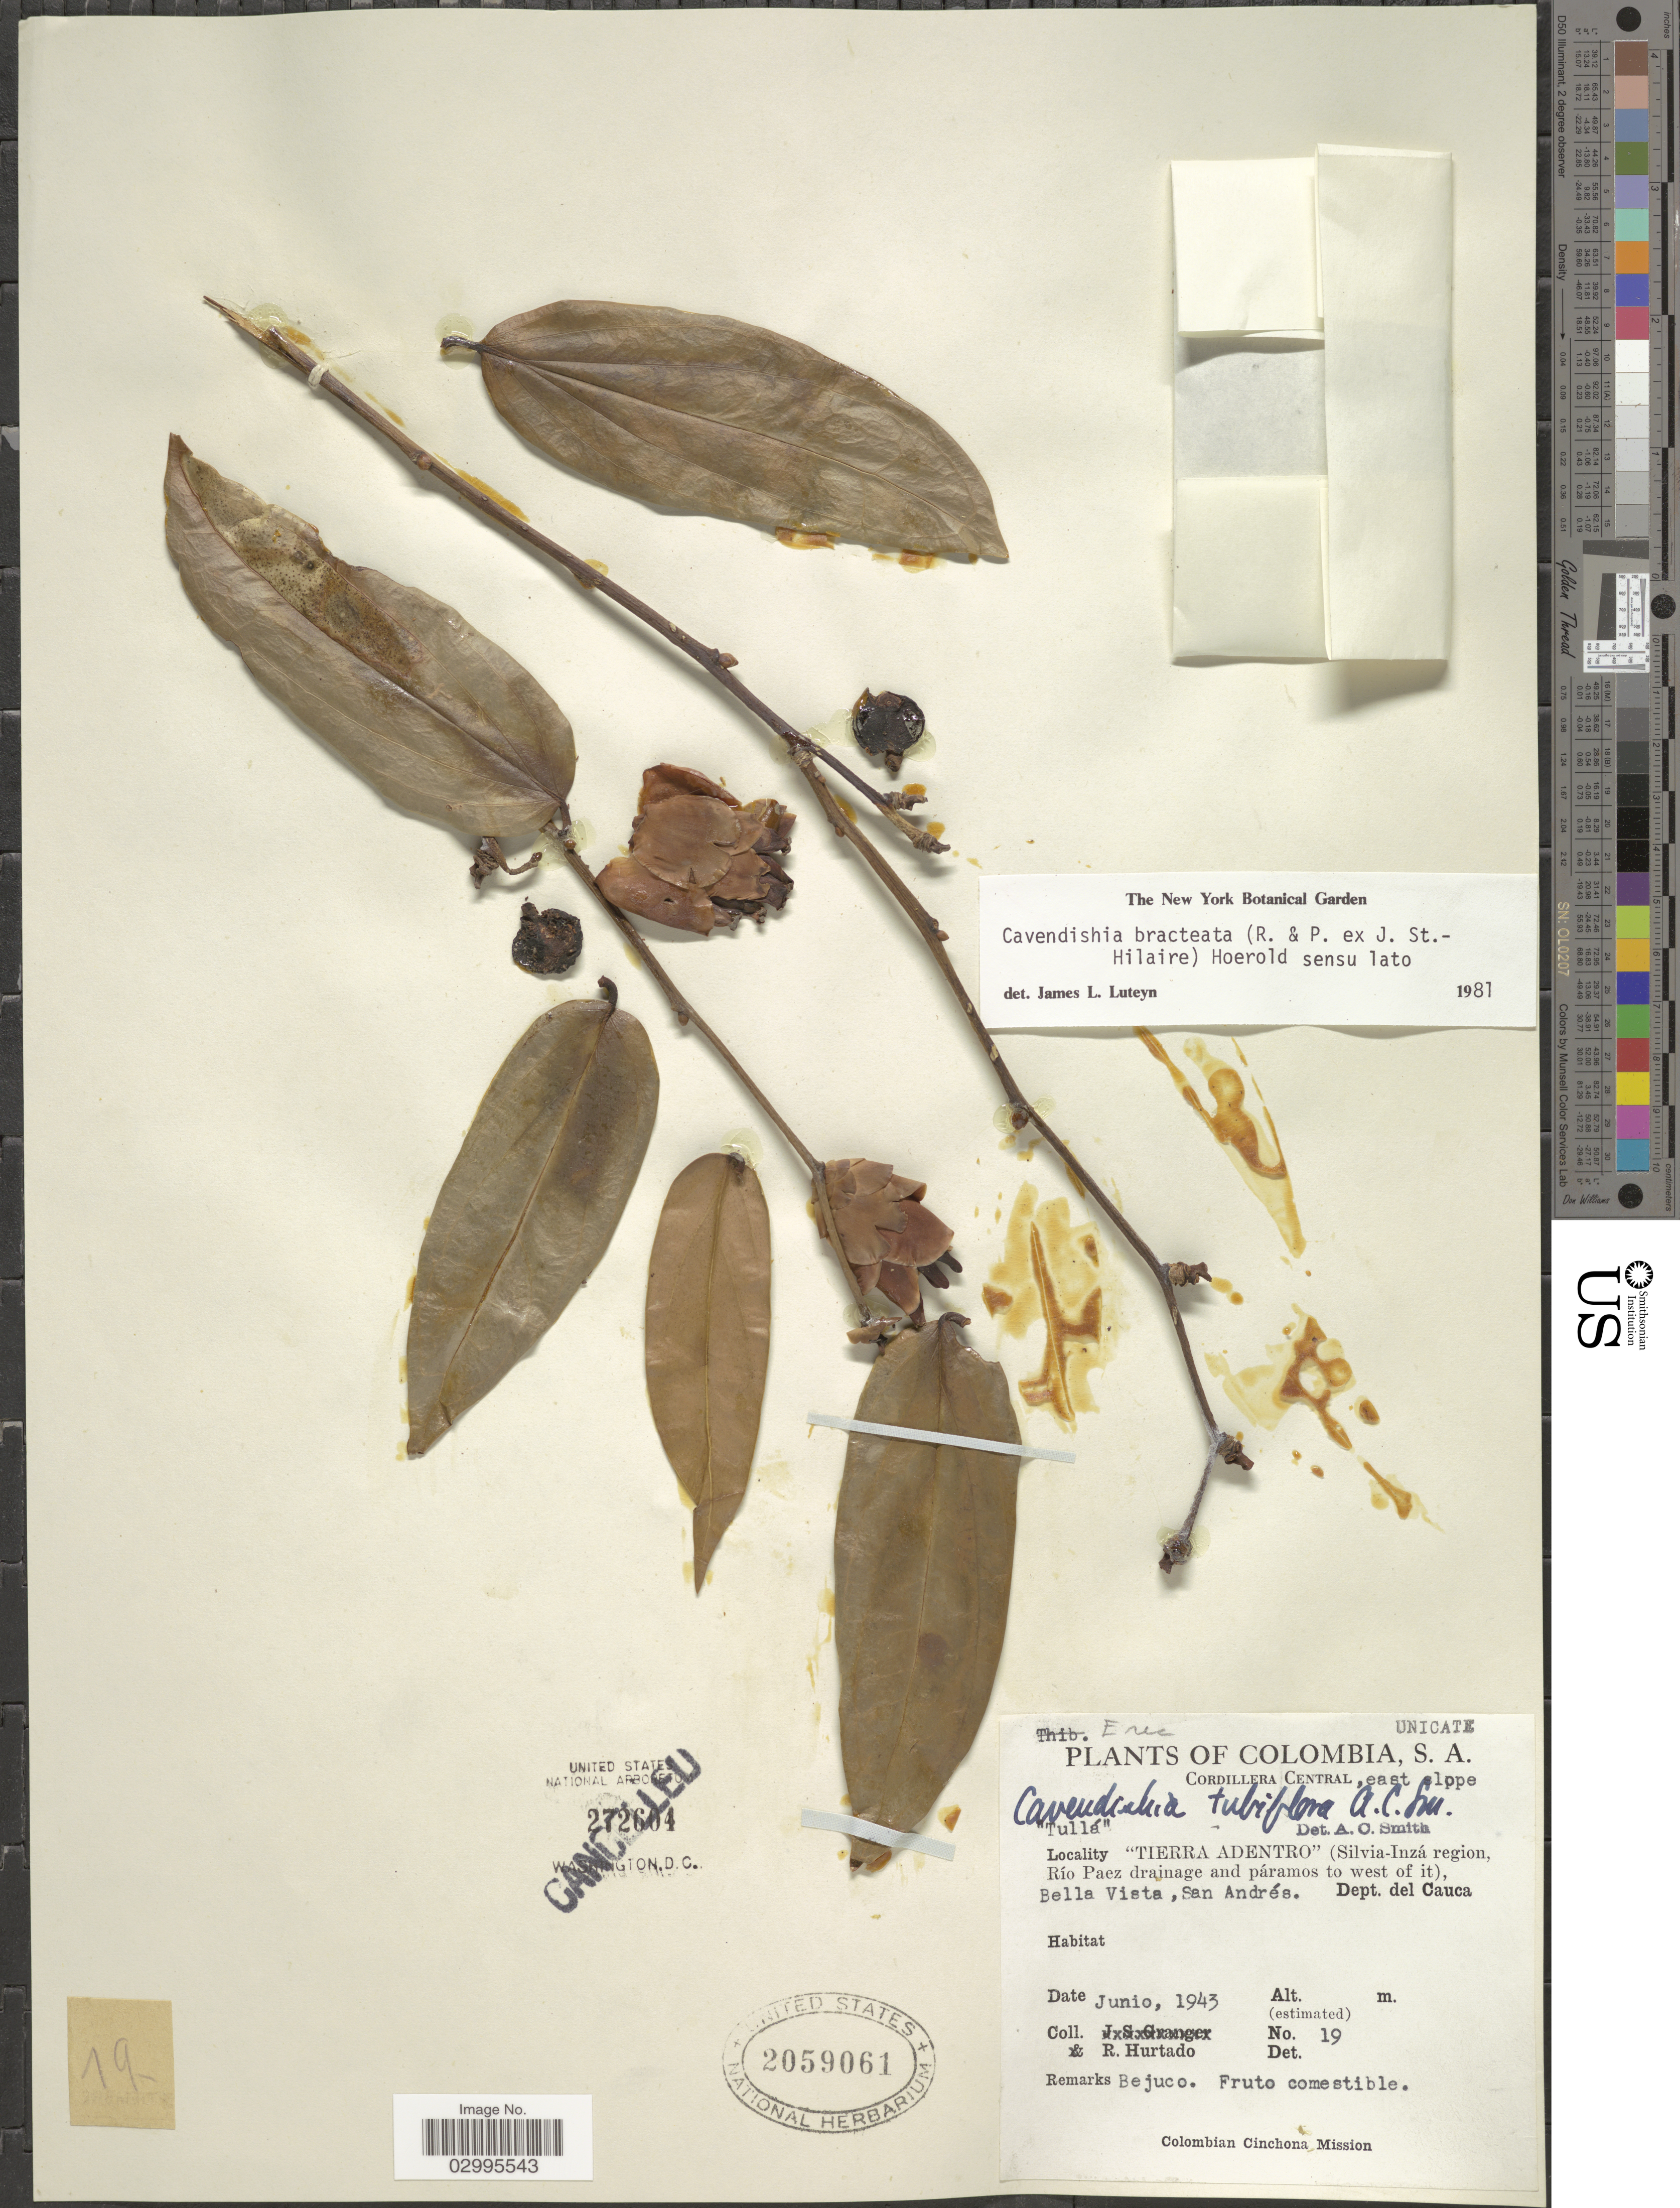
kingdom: Plantae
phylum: Tracheophyta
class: Magnoliopsida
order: Ericales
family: Ericaceae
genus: Cavendishia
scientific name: Cavendishia bracteata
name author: (Ruiz & Pav. ex J. St.-Hil.) Hoerold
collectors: R. Hurtado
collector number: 19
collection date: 1943-06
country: Colombia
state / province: Cauca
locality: Cordillera Oriental, east slope. 'Tierra Adentro' (Silvia-Inzá region, Río Paez drainage and páramos to west of it), Bella Vista, San Andrés. Dept. del Cauca.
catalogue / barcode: US 2059061